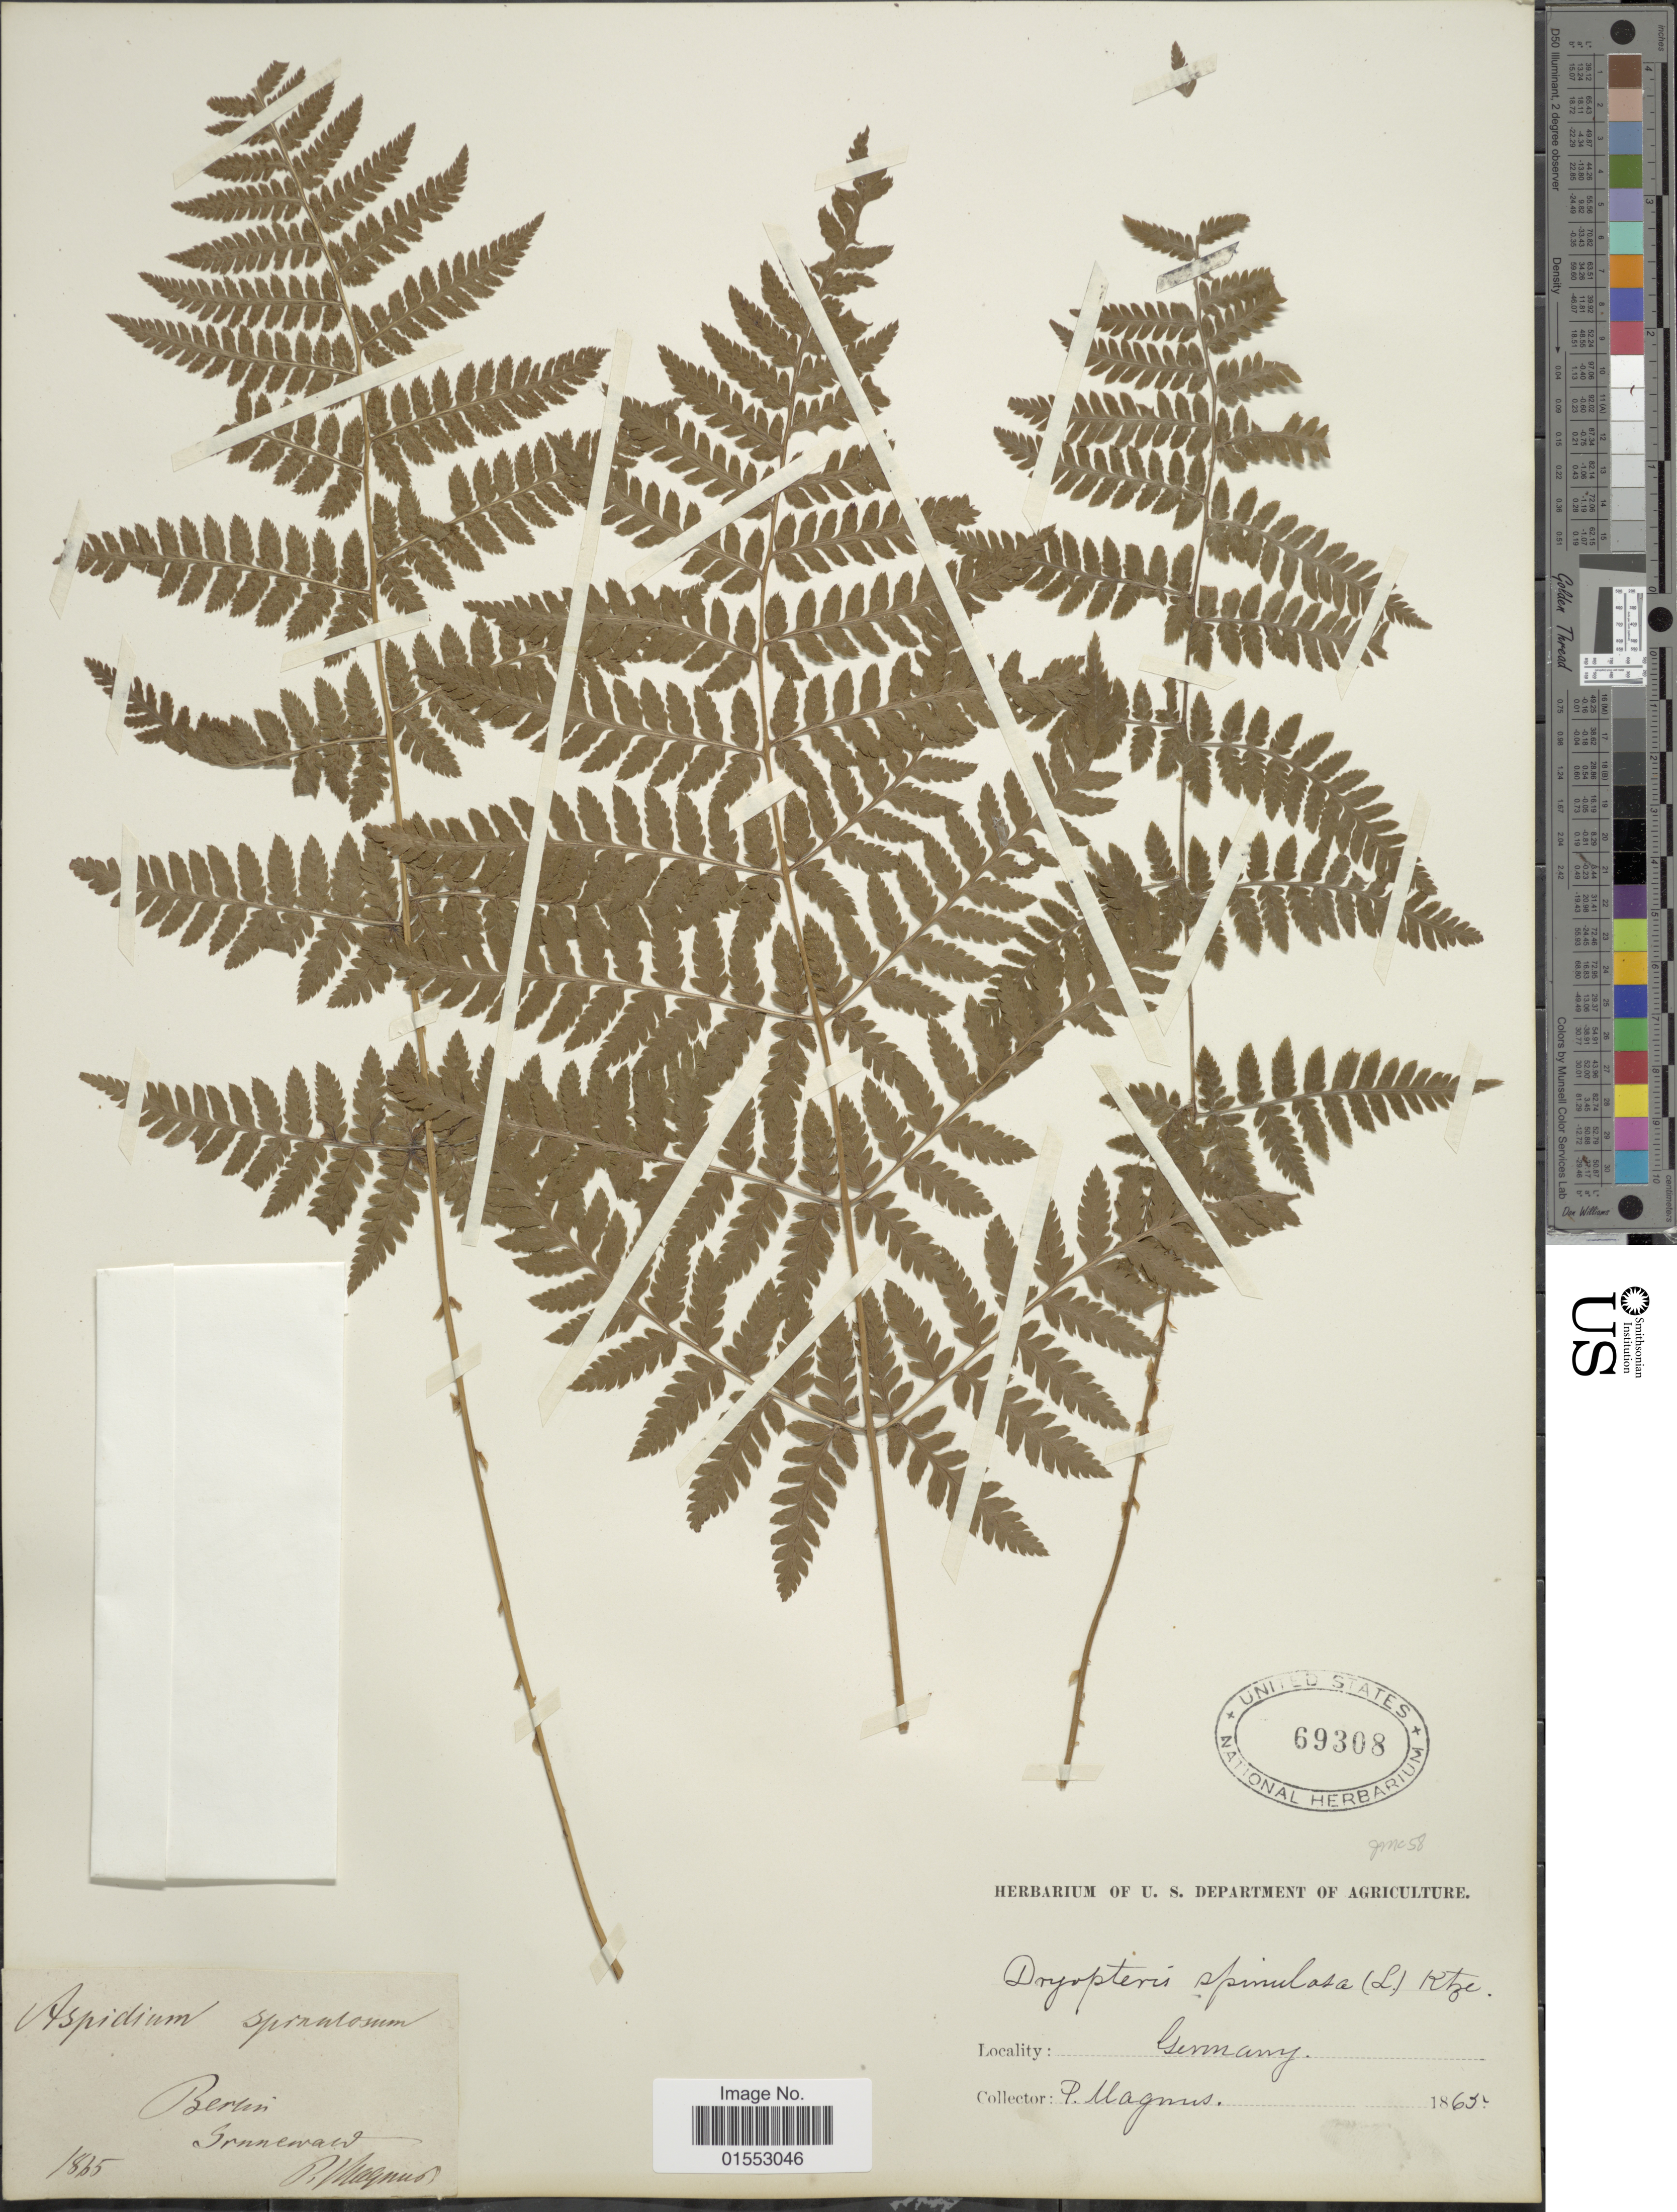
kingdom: Plantae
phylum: Tracheophyta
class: Polypodiopsida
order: Polypodiales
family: Dryopteridaceae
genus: Dryopteris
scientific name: Dryopteris carthusiana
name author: (Villars) H.P. Fuchs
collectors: P. W. Magnus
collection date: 1865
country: Germany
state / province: Berlin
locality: Berlin, Grunevald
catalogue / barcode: US 69308